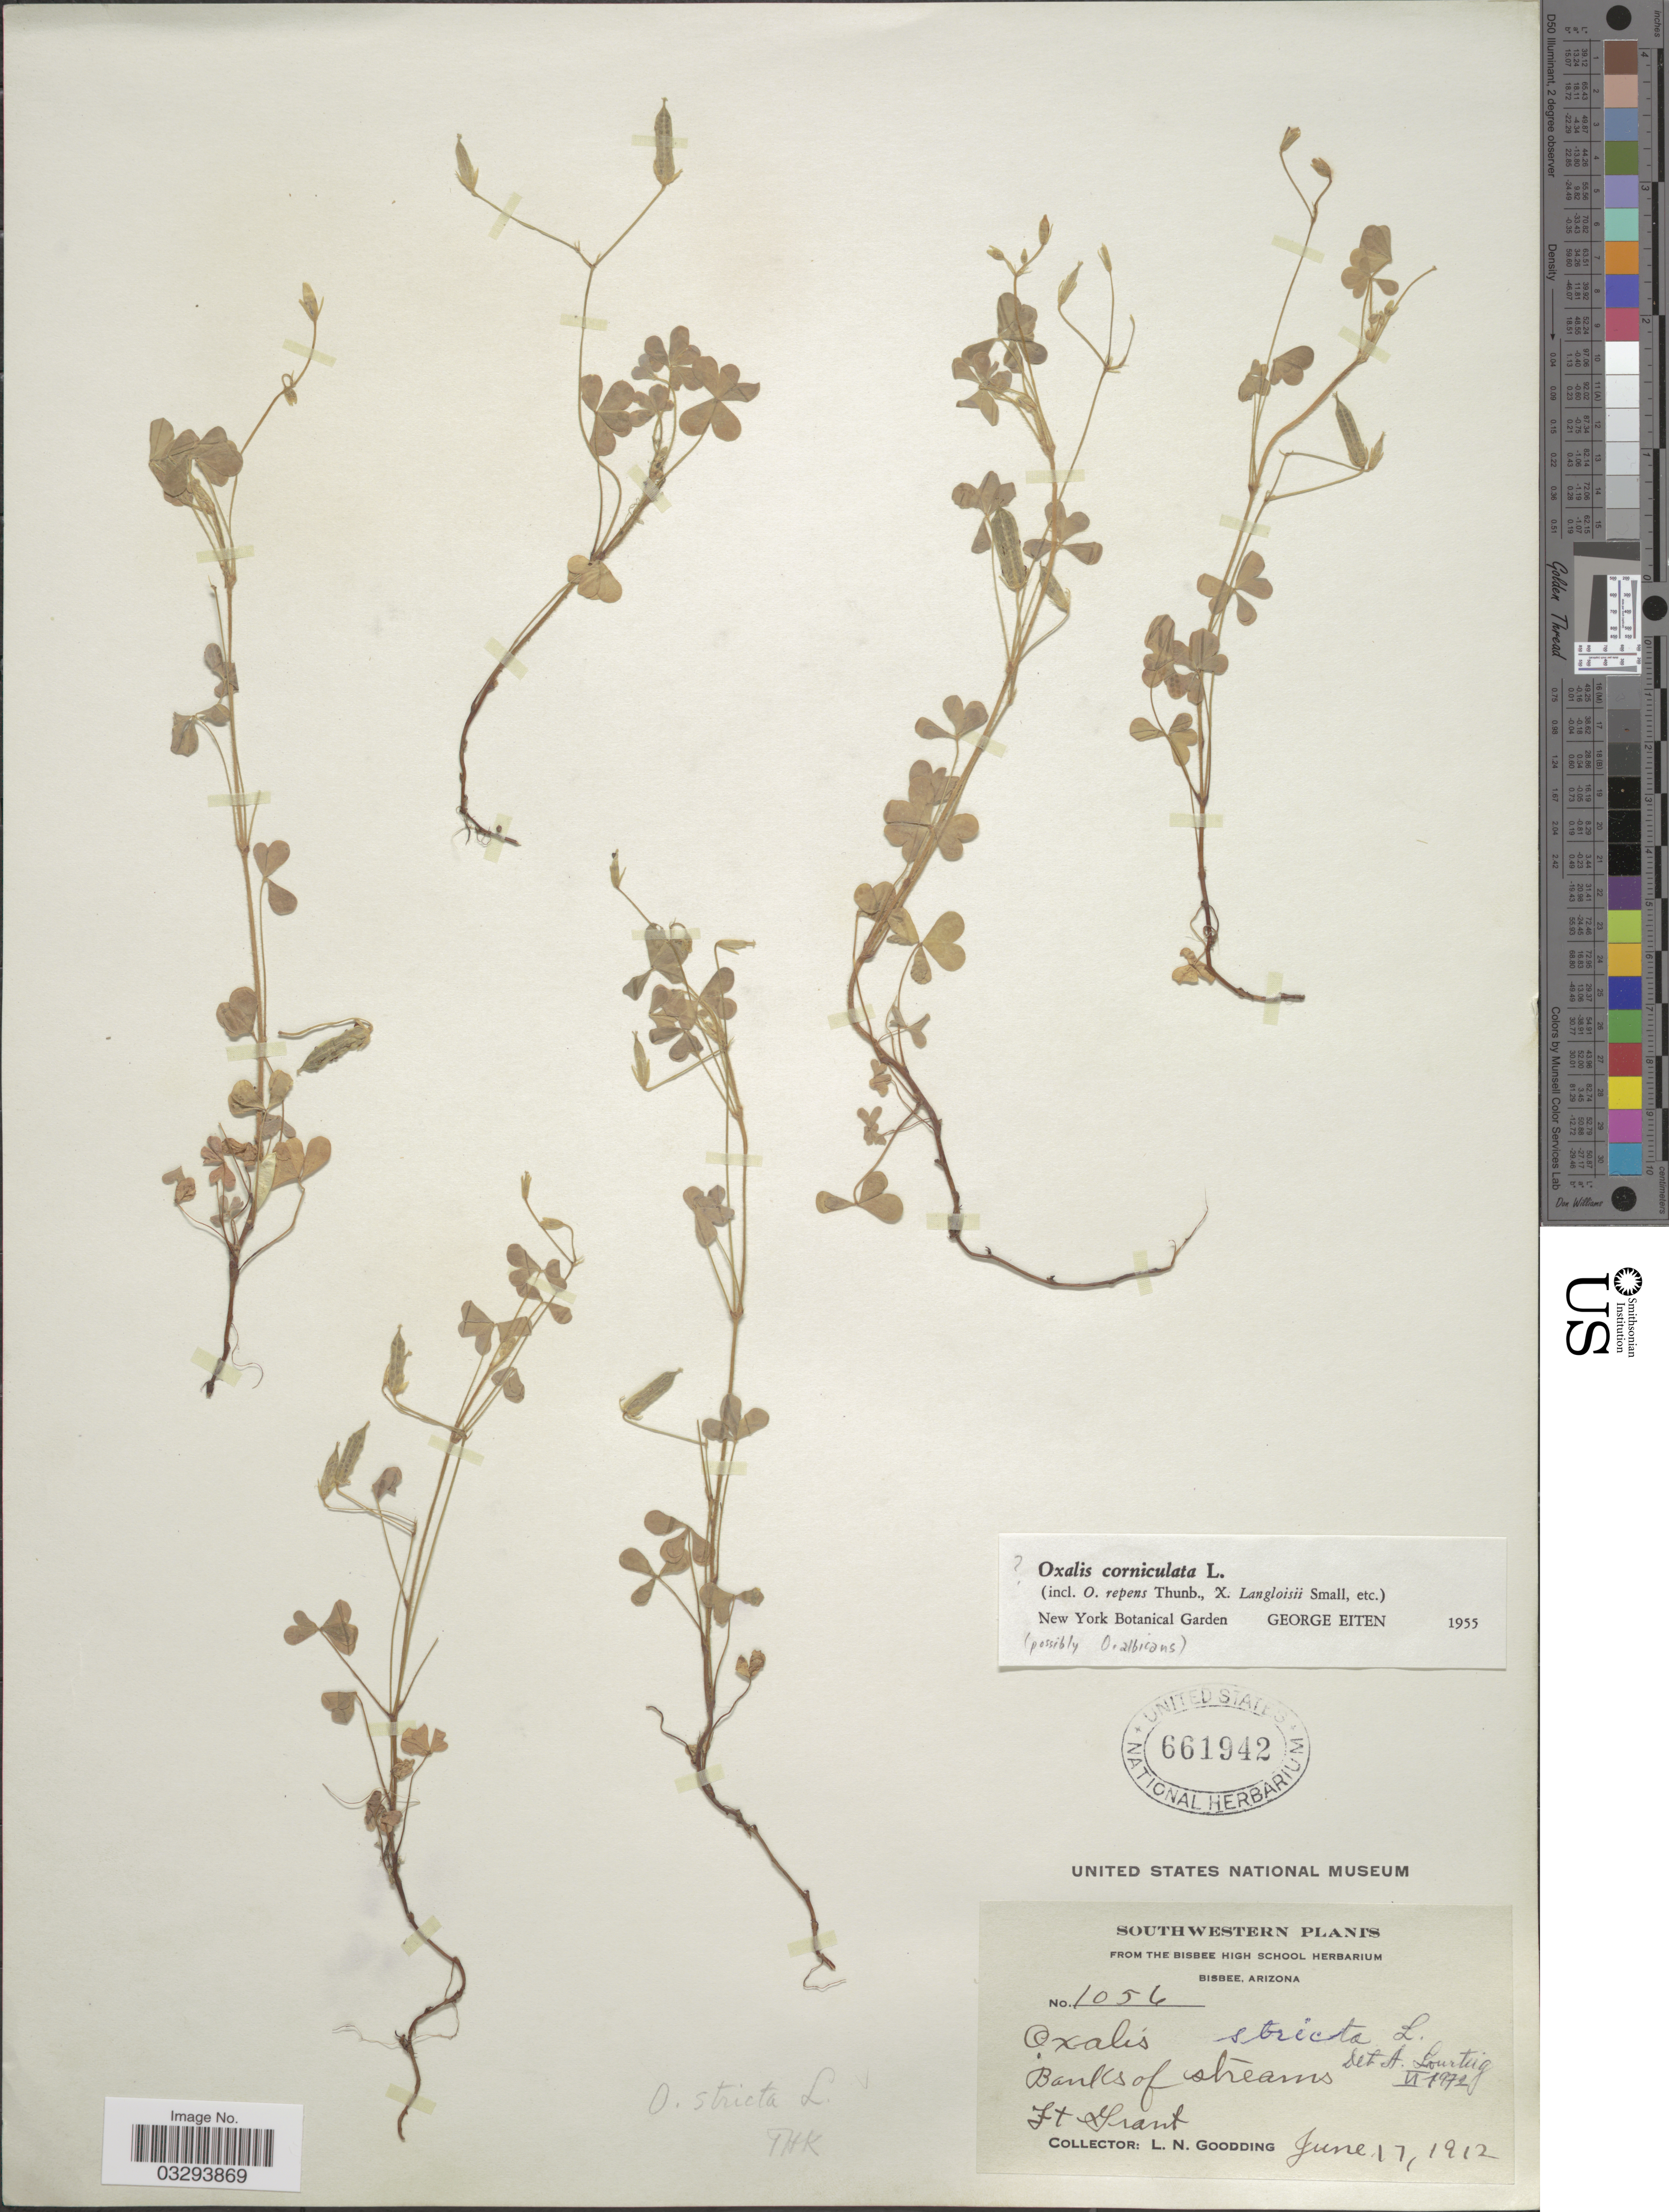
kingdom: Plantae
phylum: Tracheophyta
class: Magnoliopsida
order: Oxalidales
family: Oxalidaceae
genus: Oxalis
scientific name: Oxalis stricta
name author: L.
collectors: L. N. Goodding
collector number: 1056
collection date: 1912-06-17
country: United States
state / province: Arizona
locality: Southwestern. Banks of streams. Ft. Grant.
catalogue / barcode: US 661942